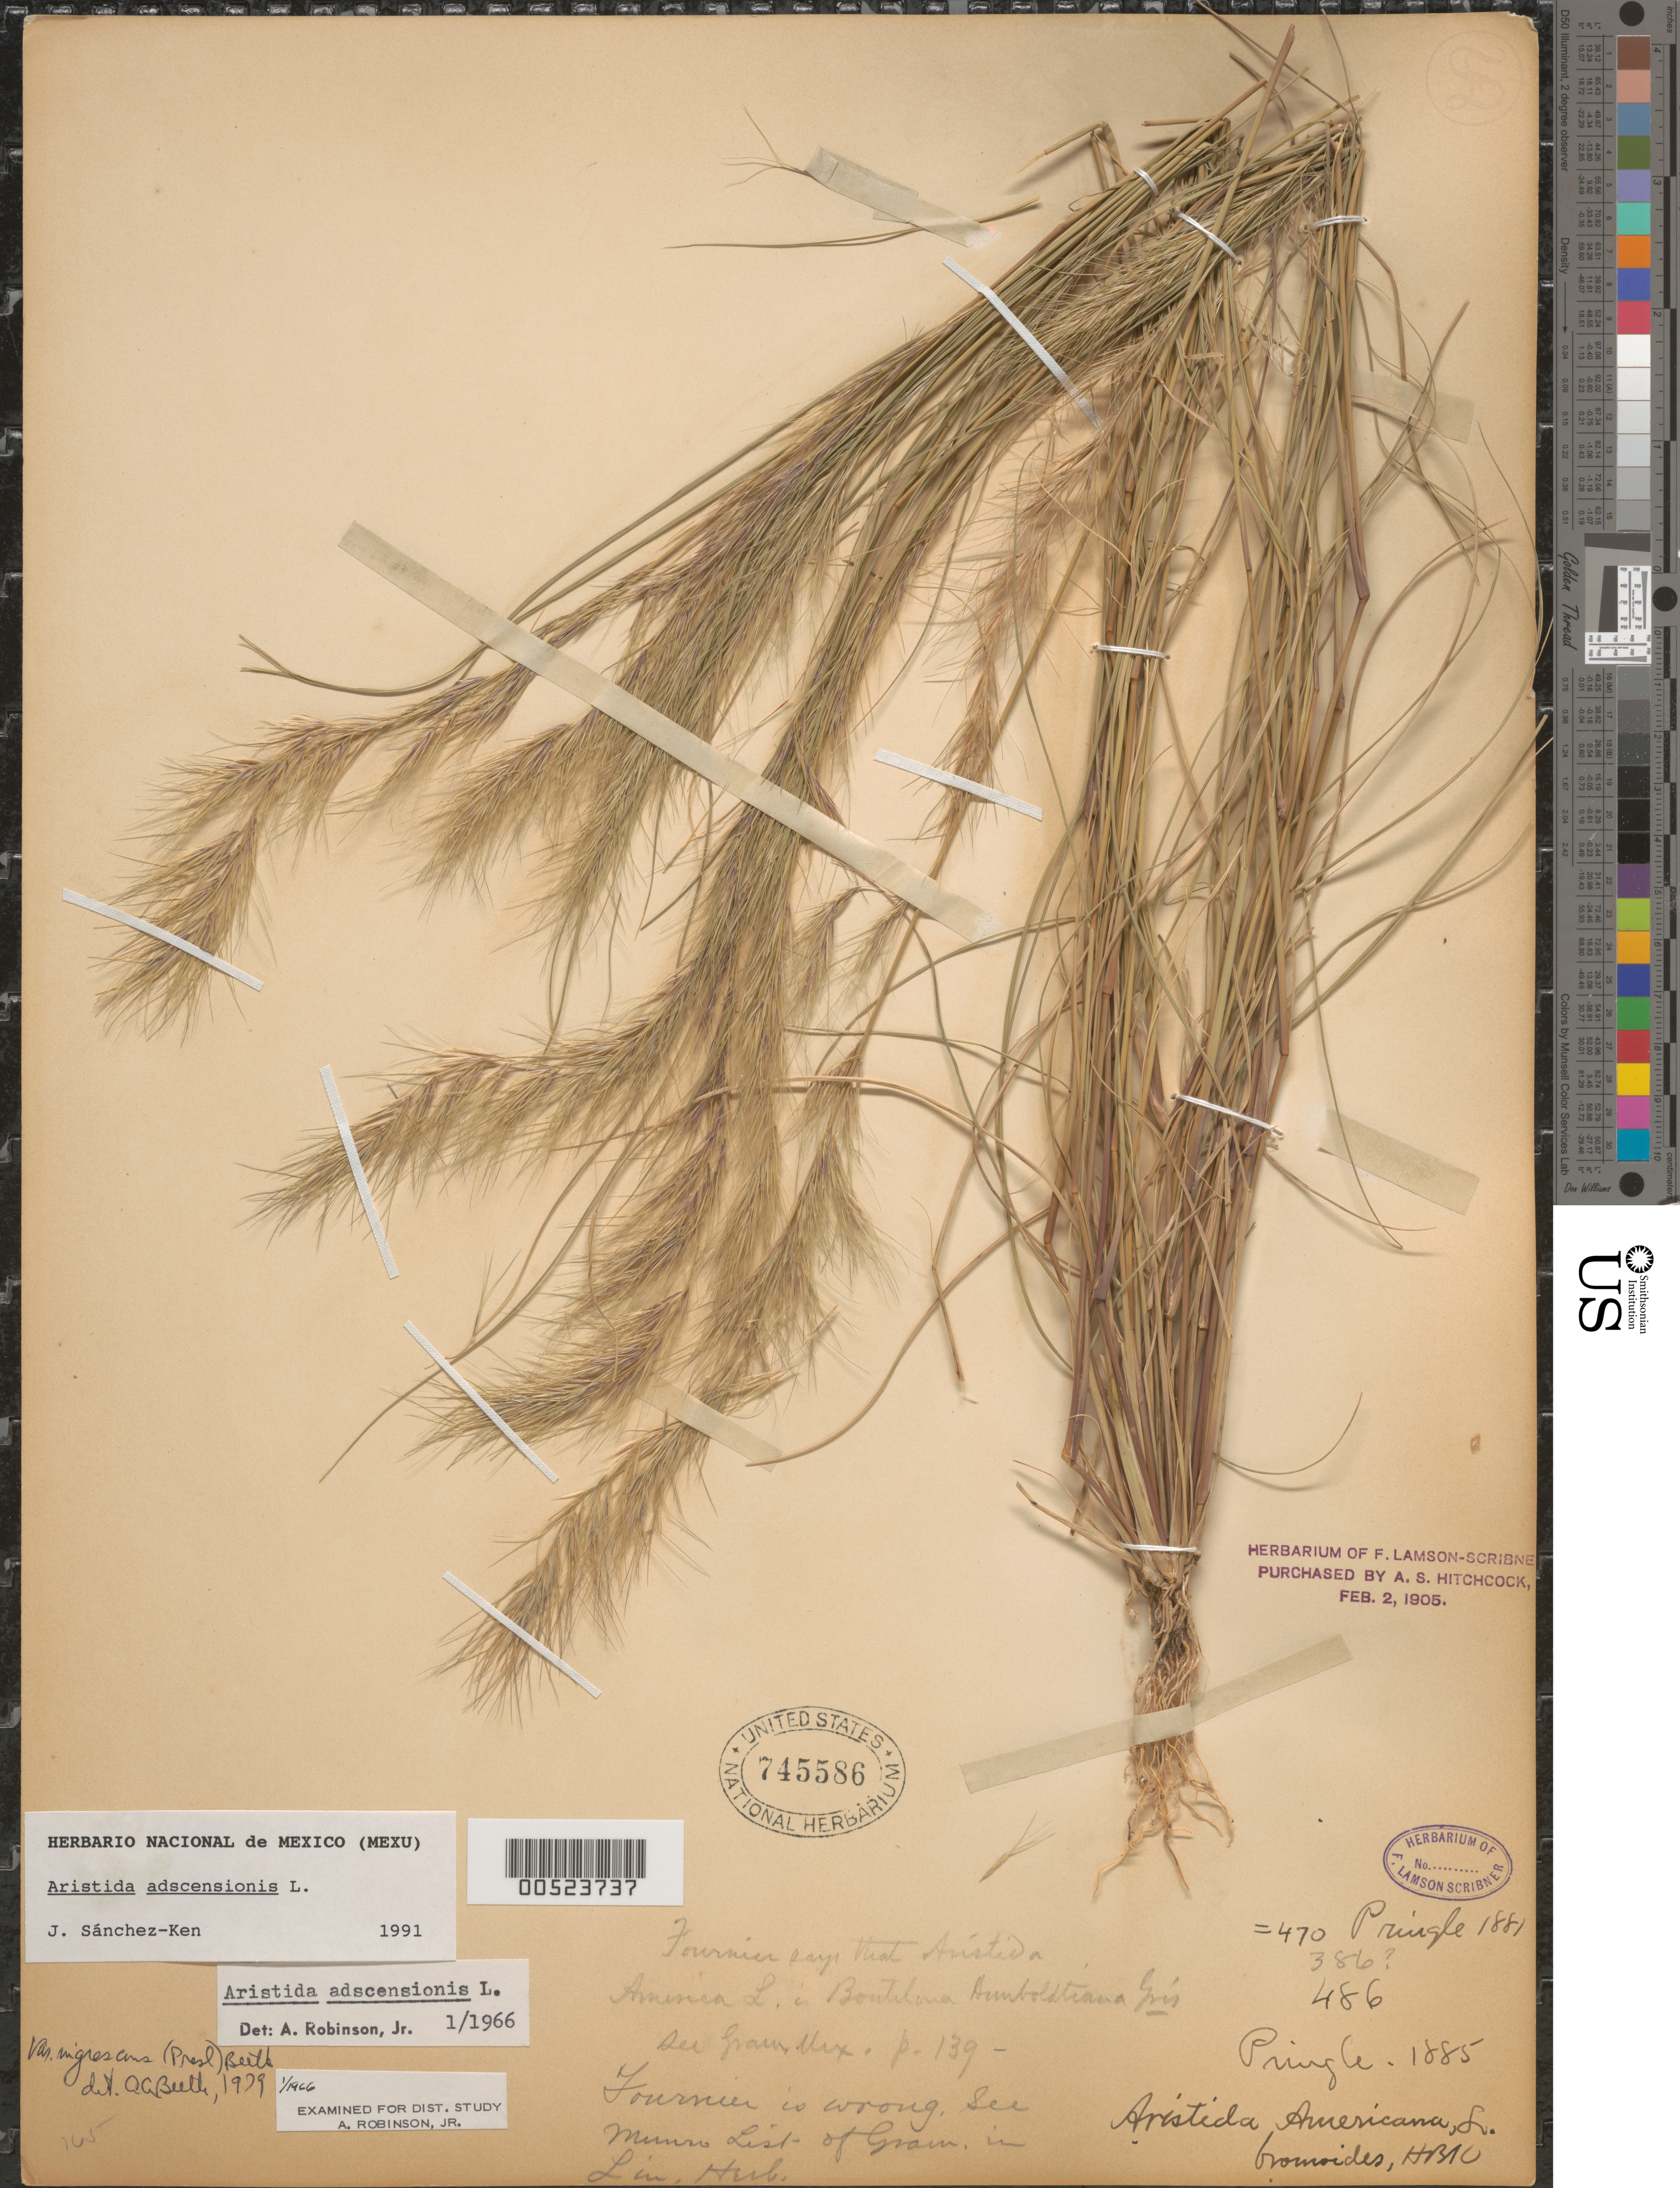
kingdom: Plantae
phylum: Tracheophyta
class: Liliopsida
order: Poales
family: Poaceae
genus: Aristida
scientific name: Aristida adscensionis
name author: L.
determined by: Sánchez-Ken, J. G.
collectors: -- Pringle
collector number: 470/486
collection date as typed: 1881 or 1885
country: Mexico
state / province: Durango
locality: San Ramon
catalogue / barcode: US 745586